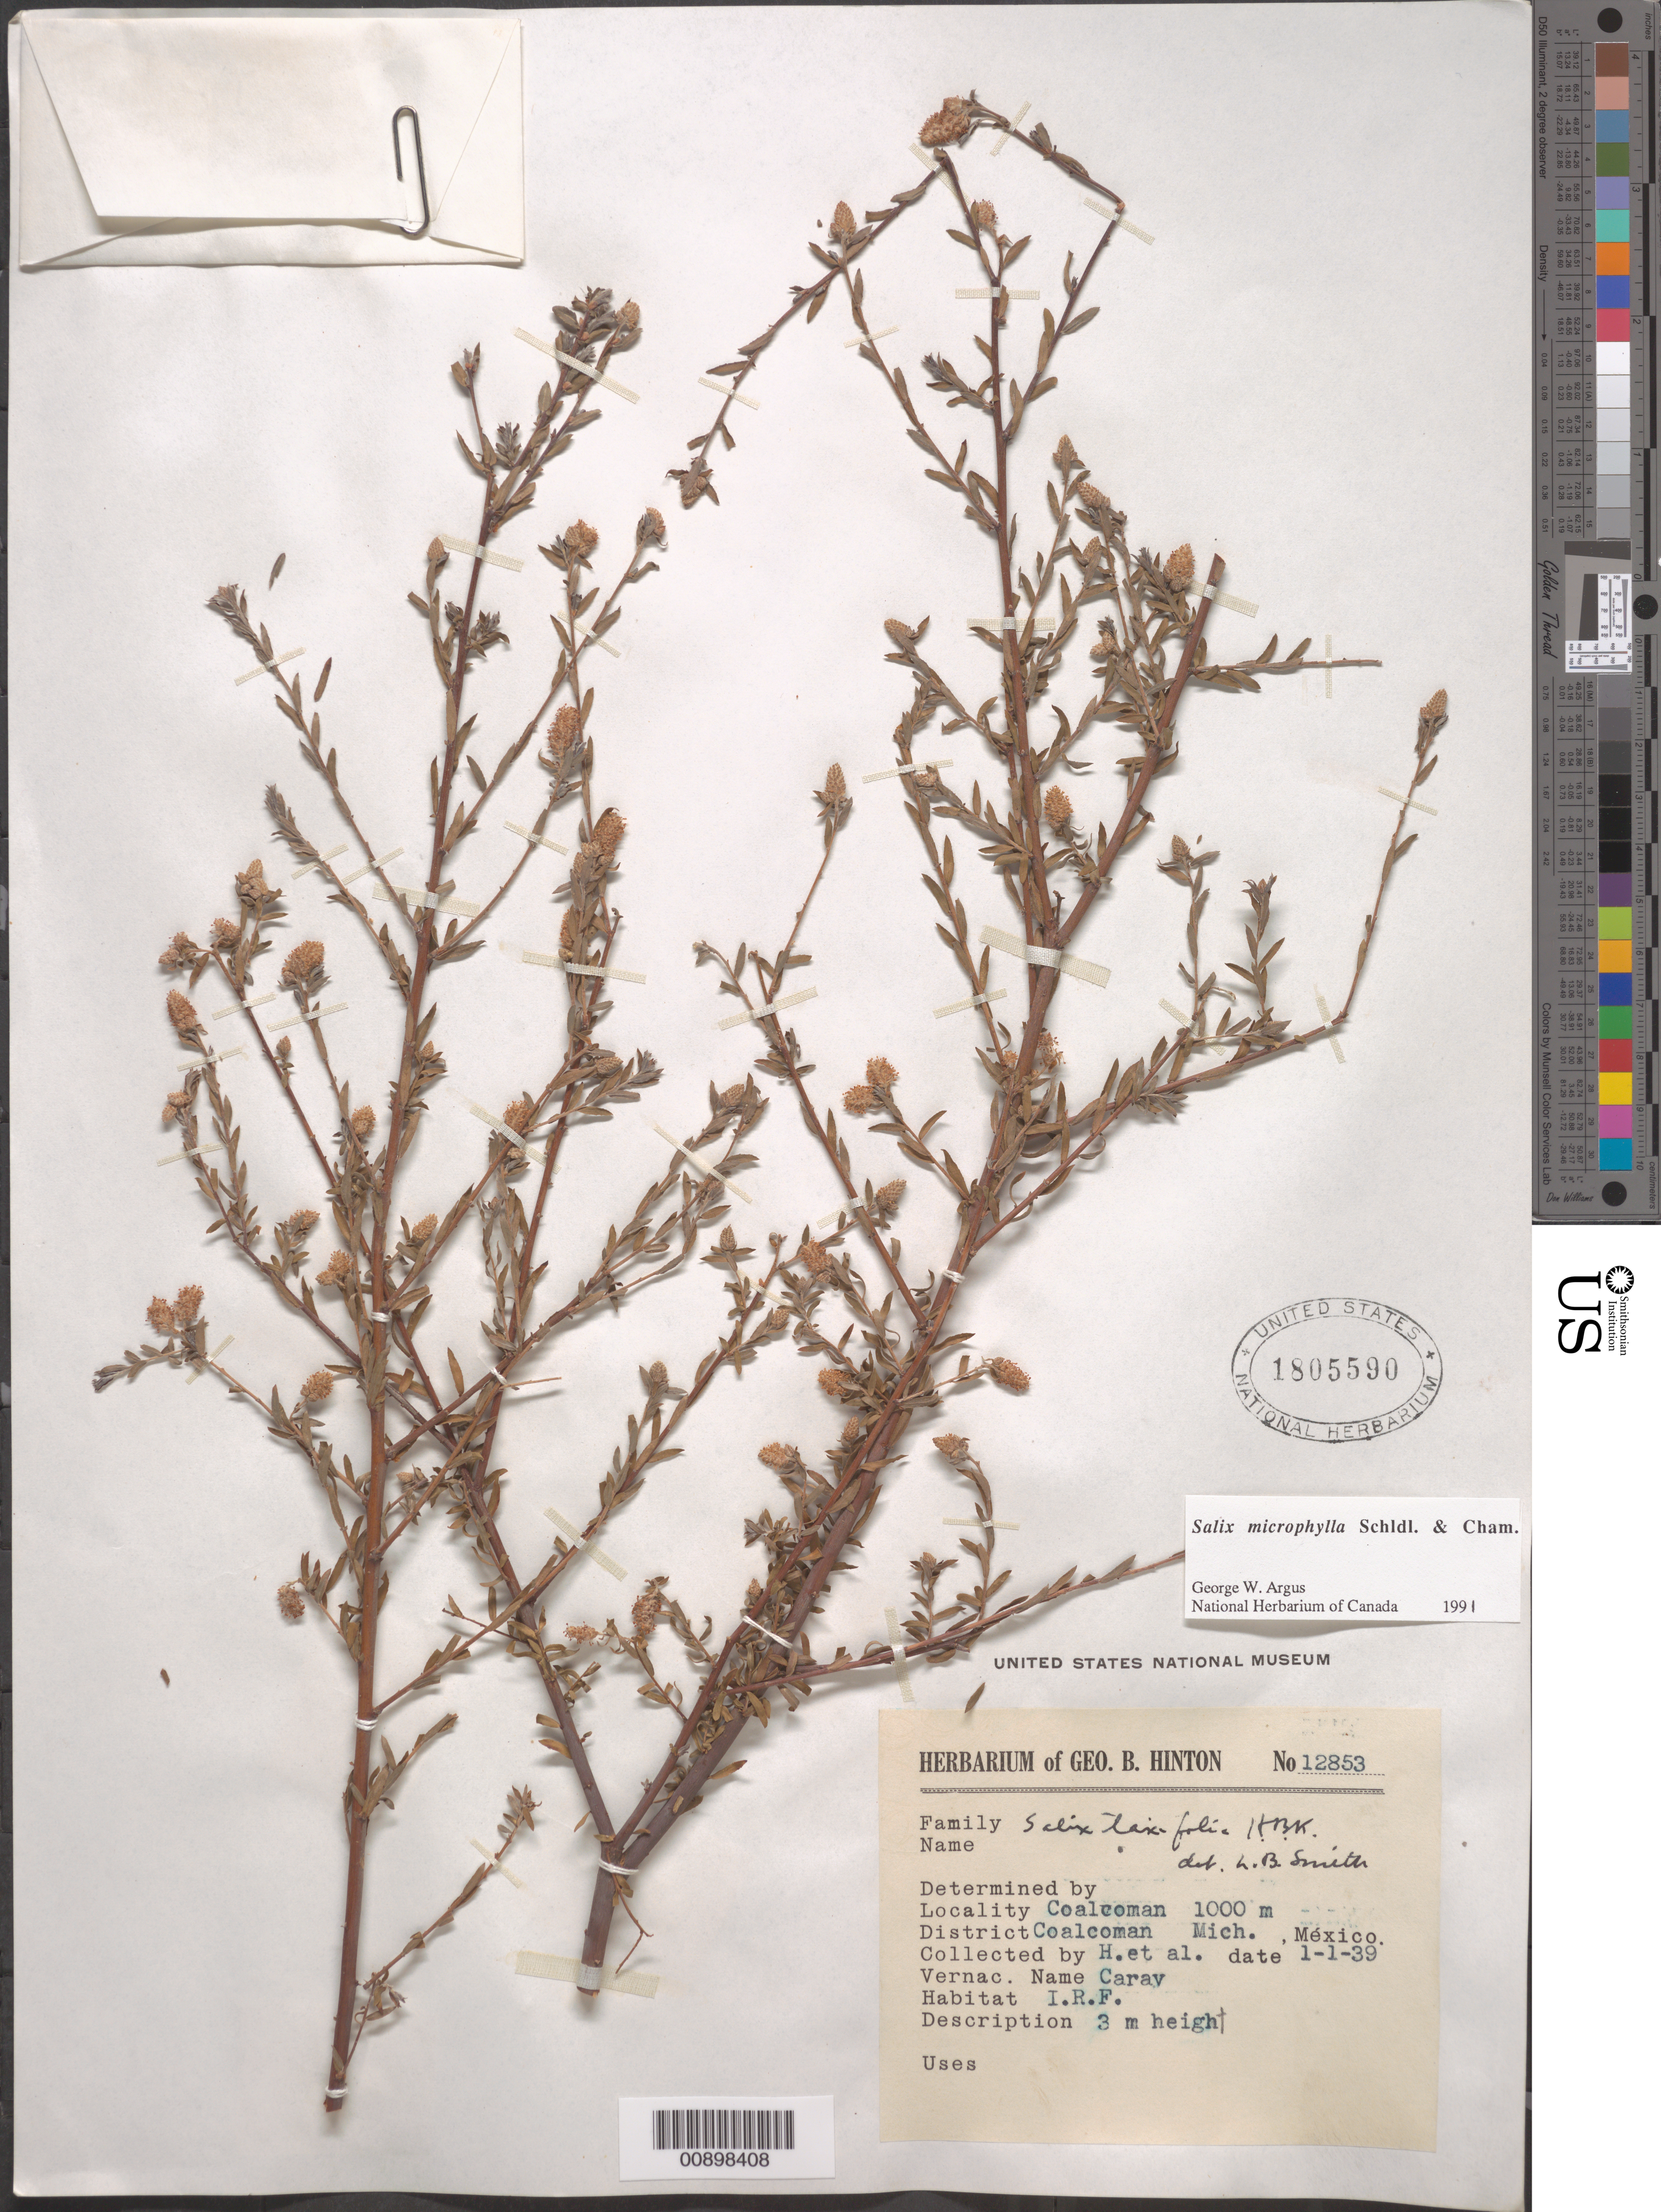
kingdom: Plantae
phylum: Tracheophyta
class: Magnoliopsida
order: Malpighiales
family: Salicaceae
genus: Salix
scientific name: Salix microphylla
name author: Schltdl. & Cham.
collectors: G. B. Hinton & et al.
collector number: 12853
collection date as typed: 01 Jan 1939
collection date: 1939-01-01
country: Mexico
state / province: Michoacán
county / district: Coalcomán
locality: Coalcomán, District Coalcomán, State Michoacán.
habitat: I.R.F.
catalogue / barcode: US 1805590